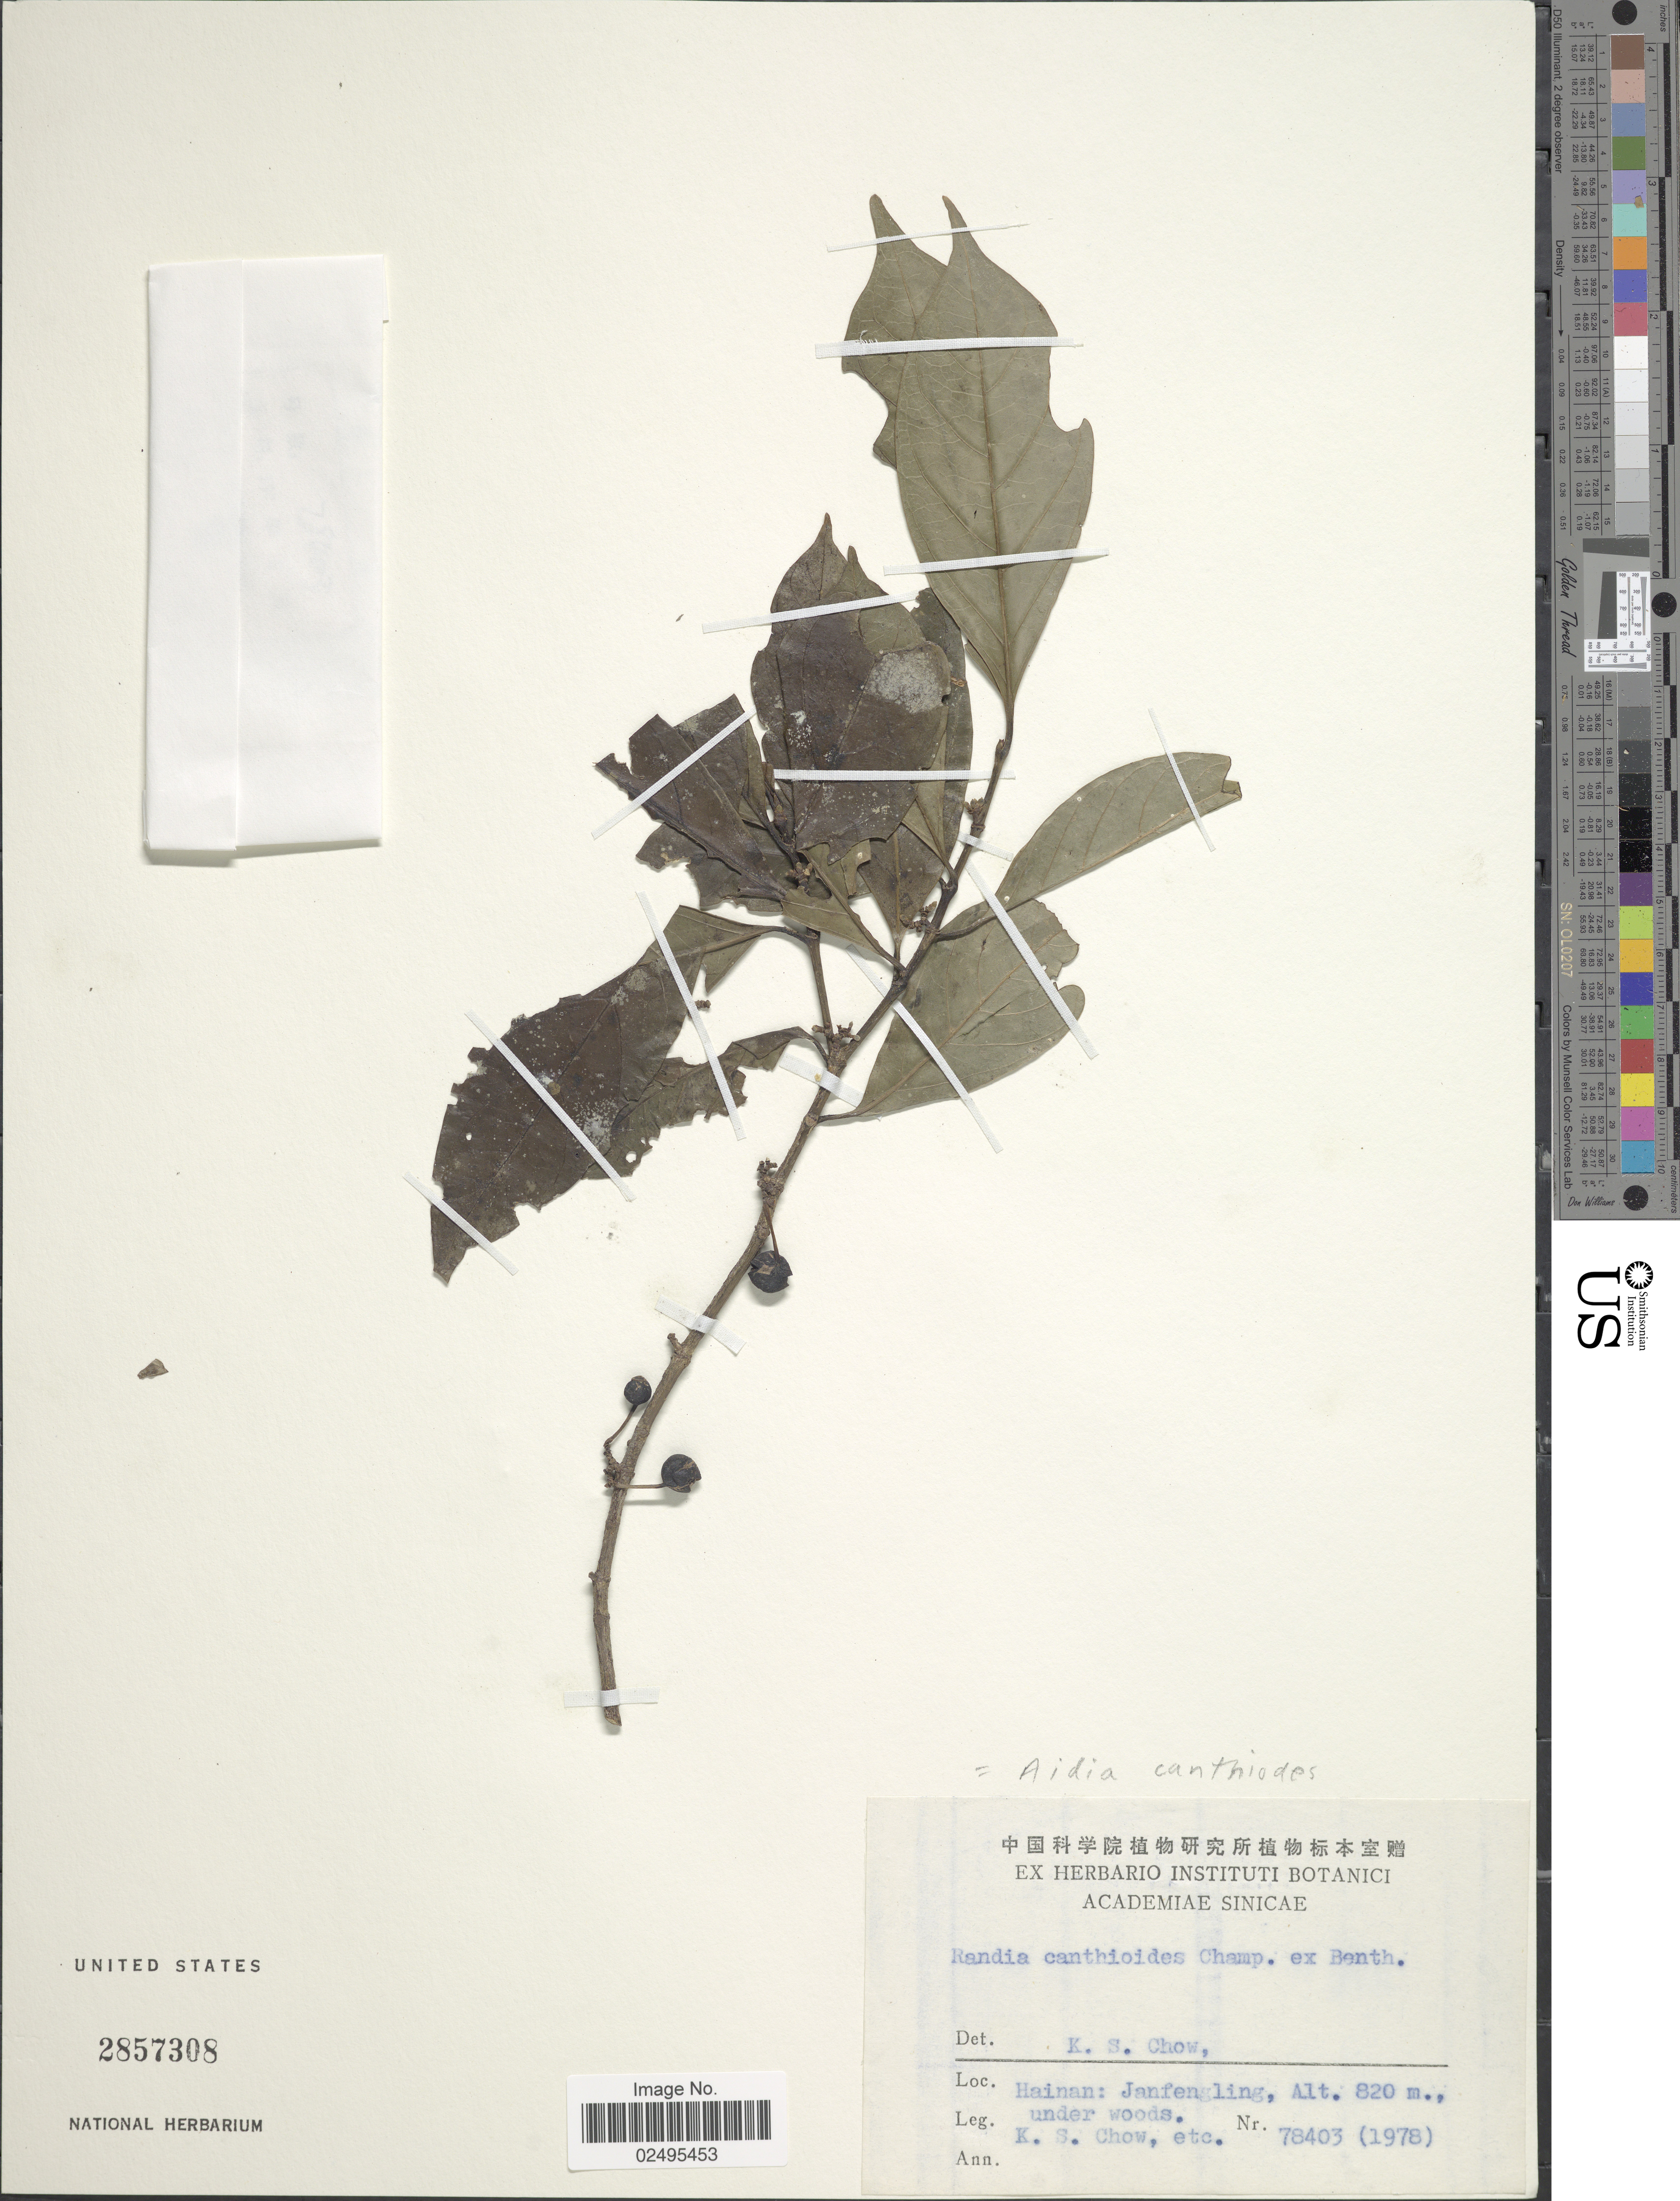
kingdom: Plantae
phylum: Tracheophyta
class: Magnoliopsida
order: Gentianales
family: Rubiaceae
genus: Aidia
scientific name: Aidia canthioides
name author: (Champ. ex Benth.) Masam.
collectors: K. S. Chow & et al.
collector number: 78403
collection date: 1978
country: China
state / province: Hainan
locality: Janfengling, under woods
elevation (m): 820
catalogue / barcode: US 2857308